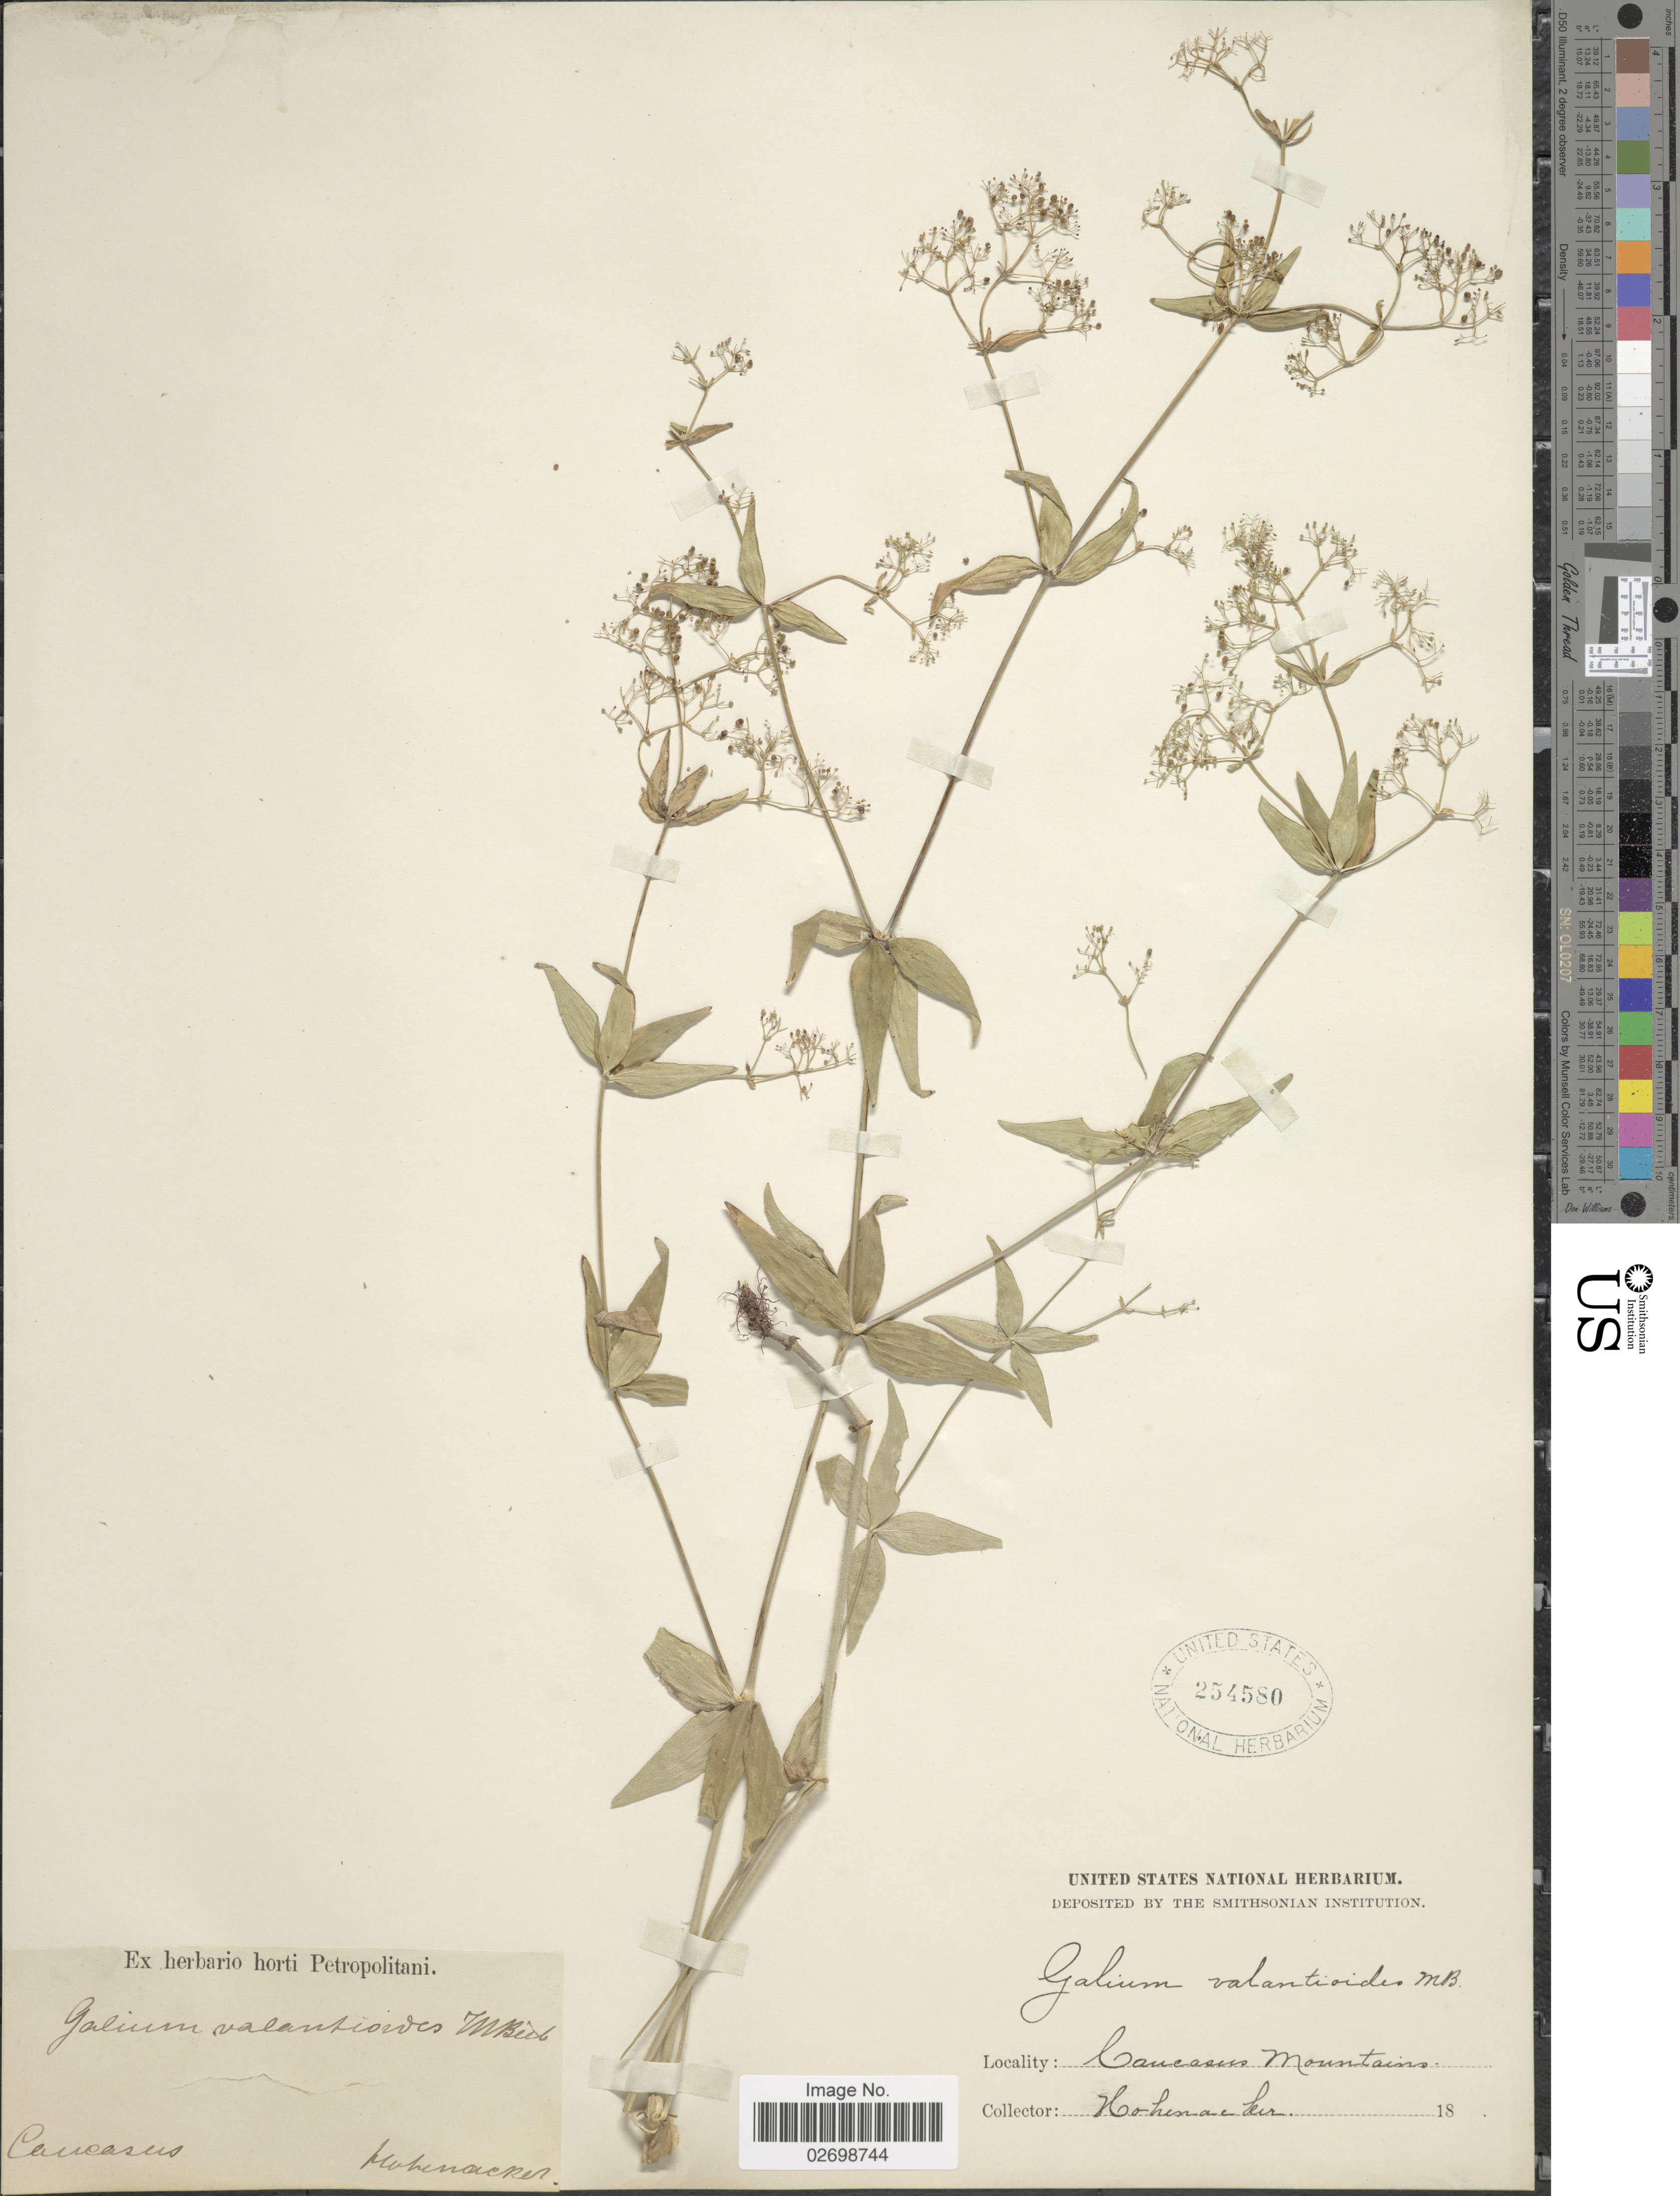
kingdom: Plantae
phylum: Tracheophyta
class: Magnoliopsida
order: Gentianales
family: Rubiaceae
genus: Galium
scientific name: Galium valantioides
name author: M. Bieb.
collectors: Hohenacker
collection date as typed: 18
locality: Caucasus Mountains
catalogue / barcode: US 254580